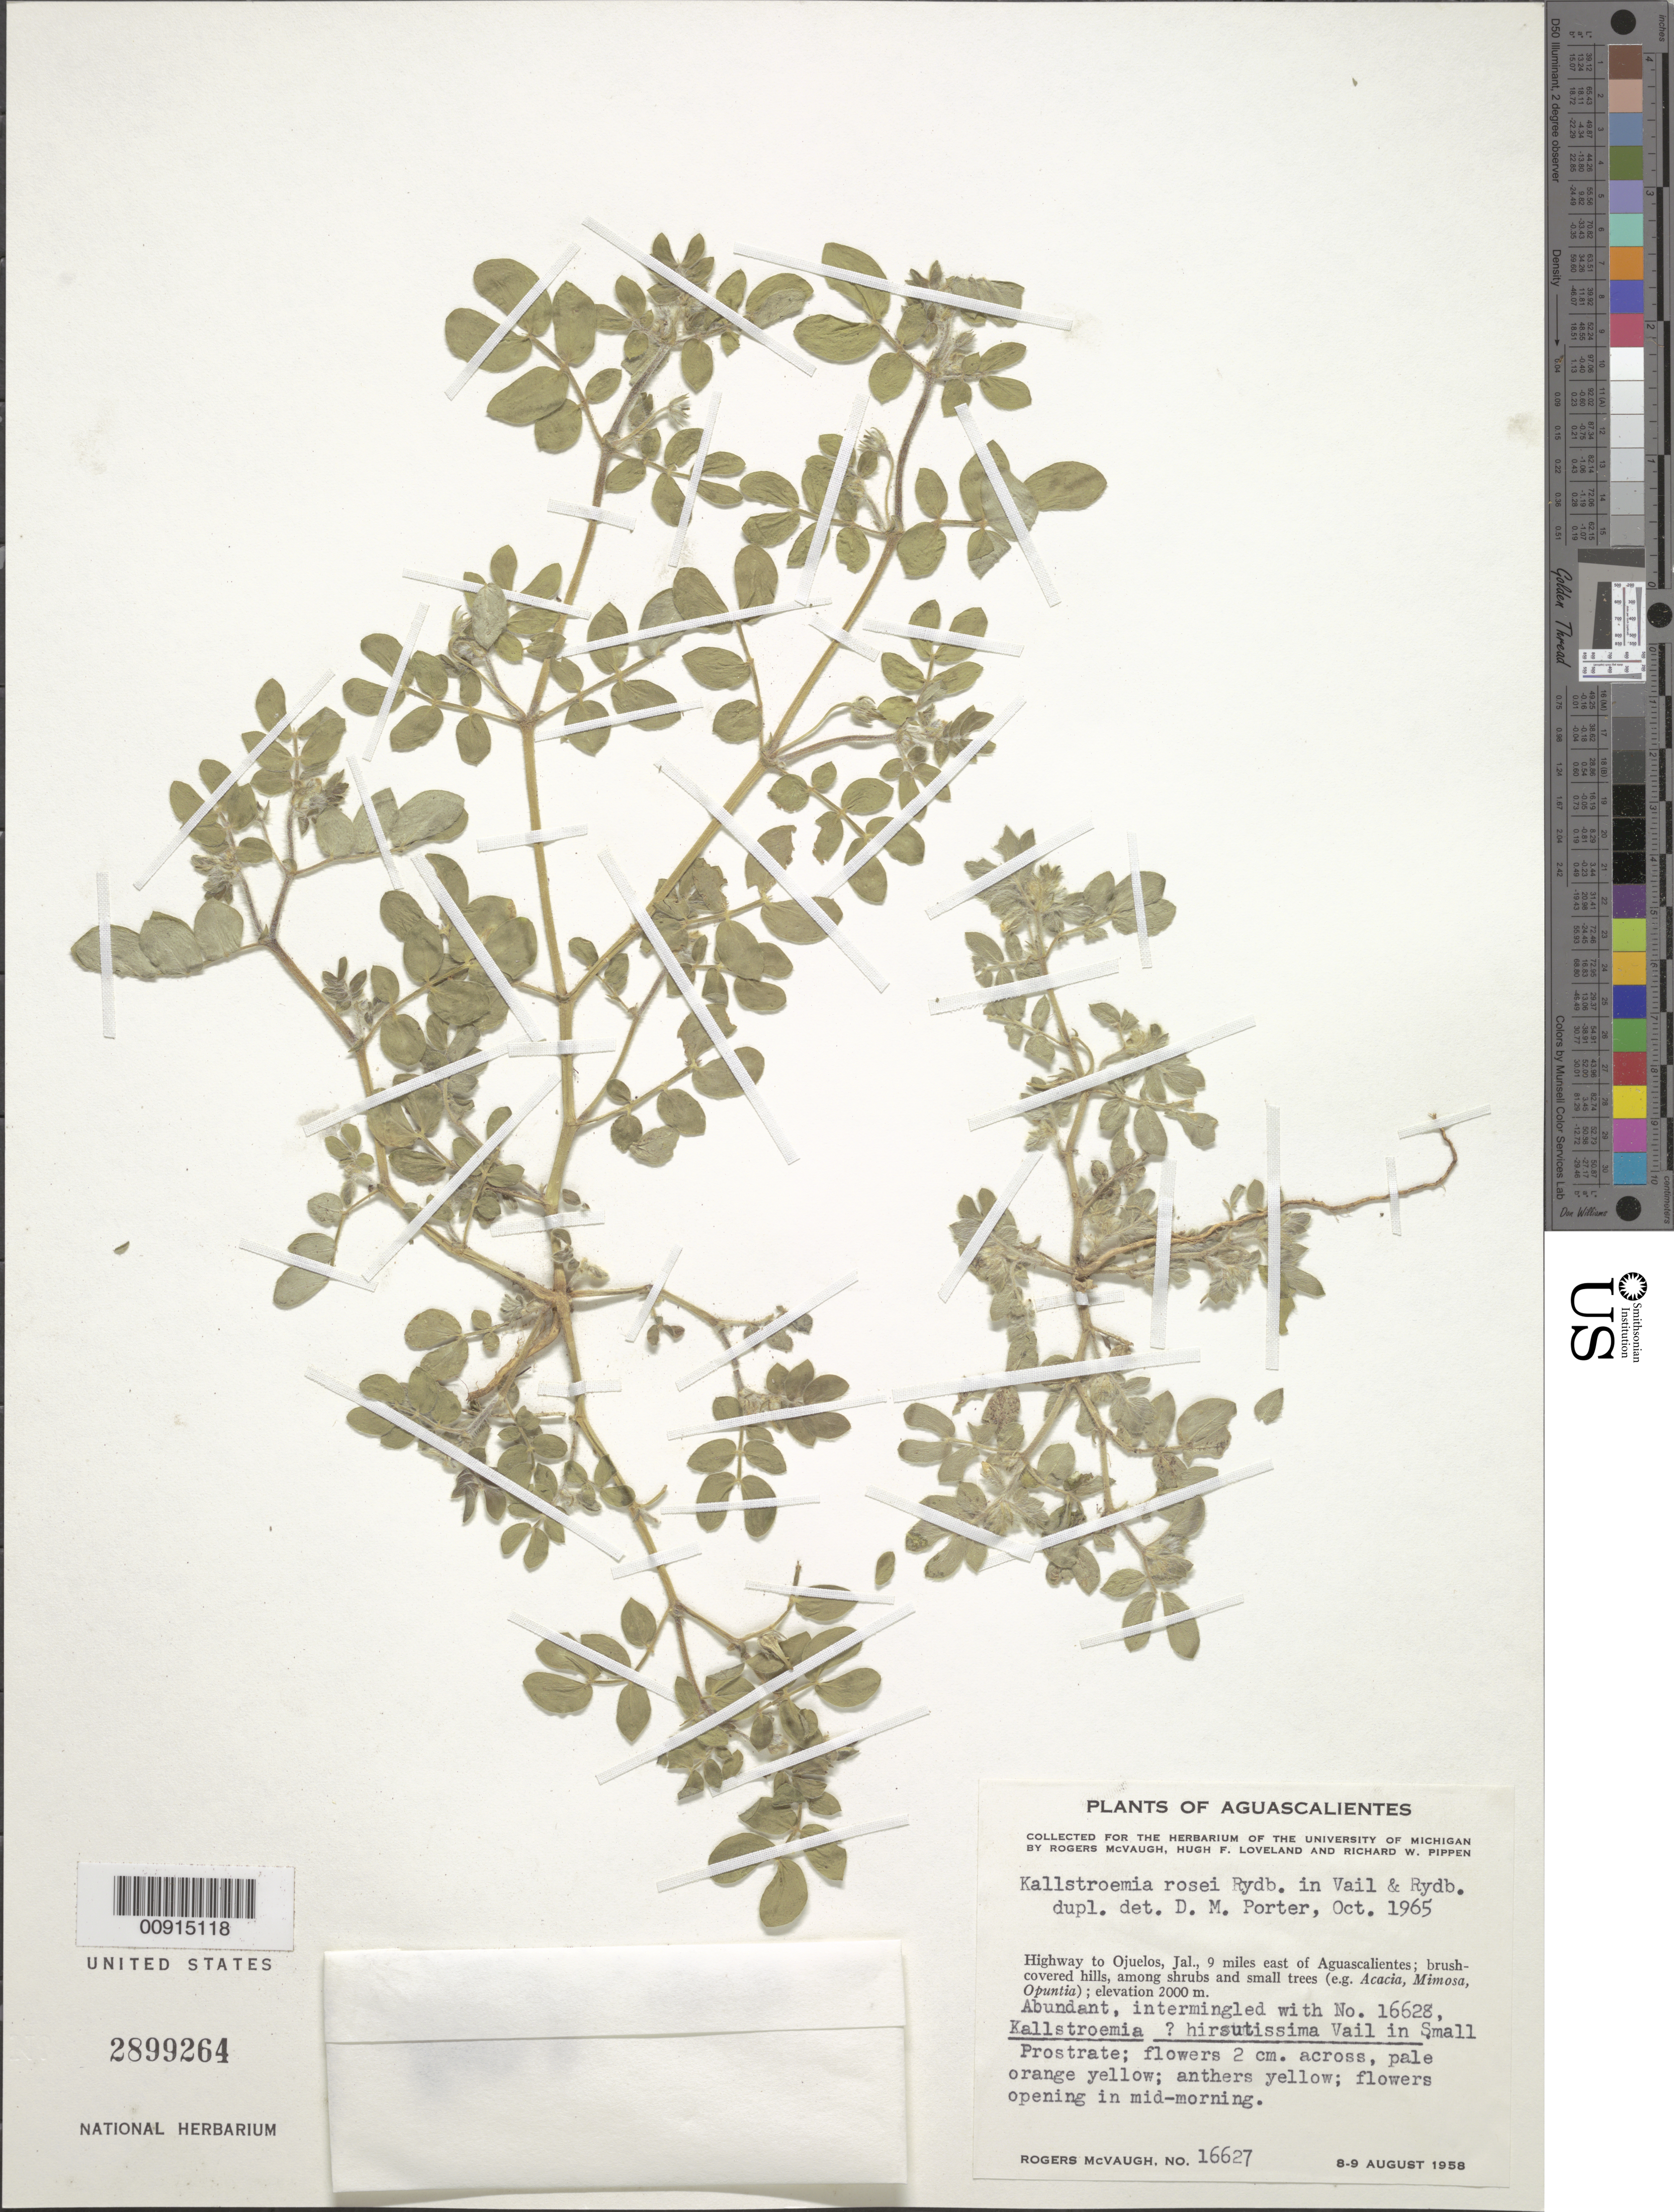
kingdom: Plantae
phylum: Tracheophyta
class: Magnoliopsida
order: Zygophyllales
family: Zygophyllaceae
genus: Kallstroemia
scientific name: Kallstroemia rosei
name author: Rydb.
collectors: R. McVaugh, H. Loveland & R. W. Pippen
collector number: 16627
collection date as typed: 08 Aug 1958 to 09 Aug 1958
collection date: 1958-08-08/1958-08-09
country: Mexico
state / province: Aguascalientes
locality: Highway to Ojuelos, Jal., 9 miles east of Aguascalientes.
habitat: Brush-covered hills, among shrubs and small trees (e.g. Acacia, Mimosa, Opuntia)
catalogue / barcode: US 2899264